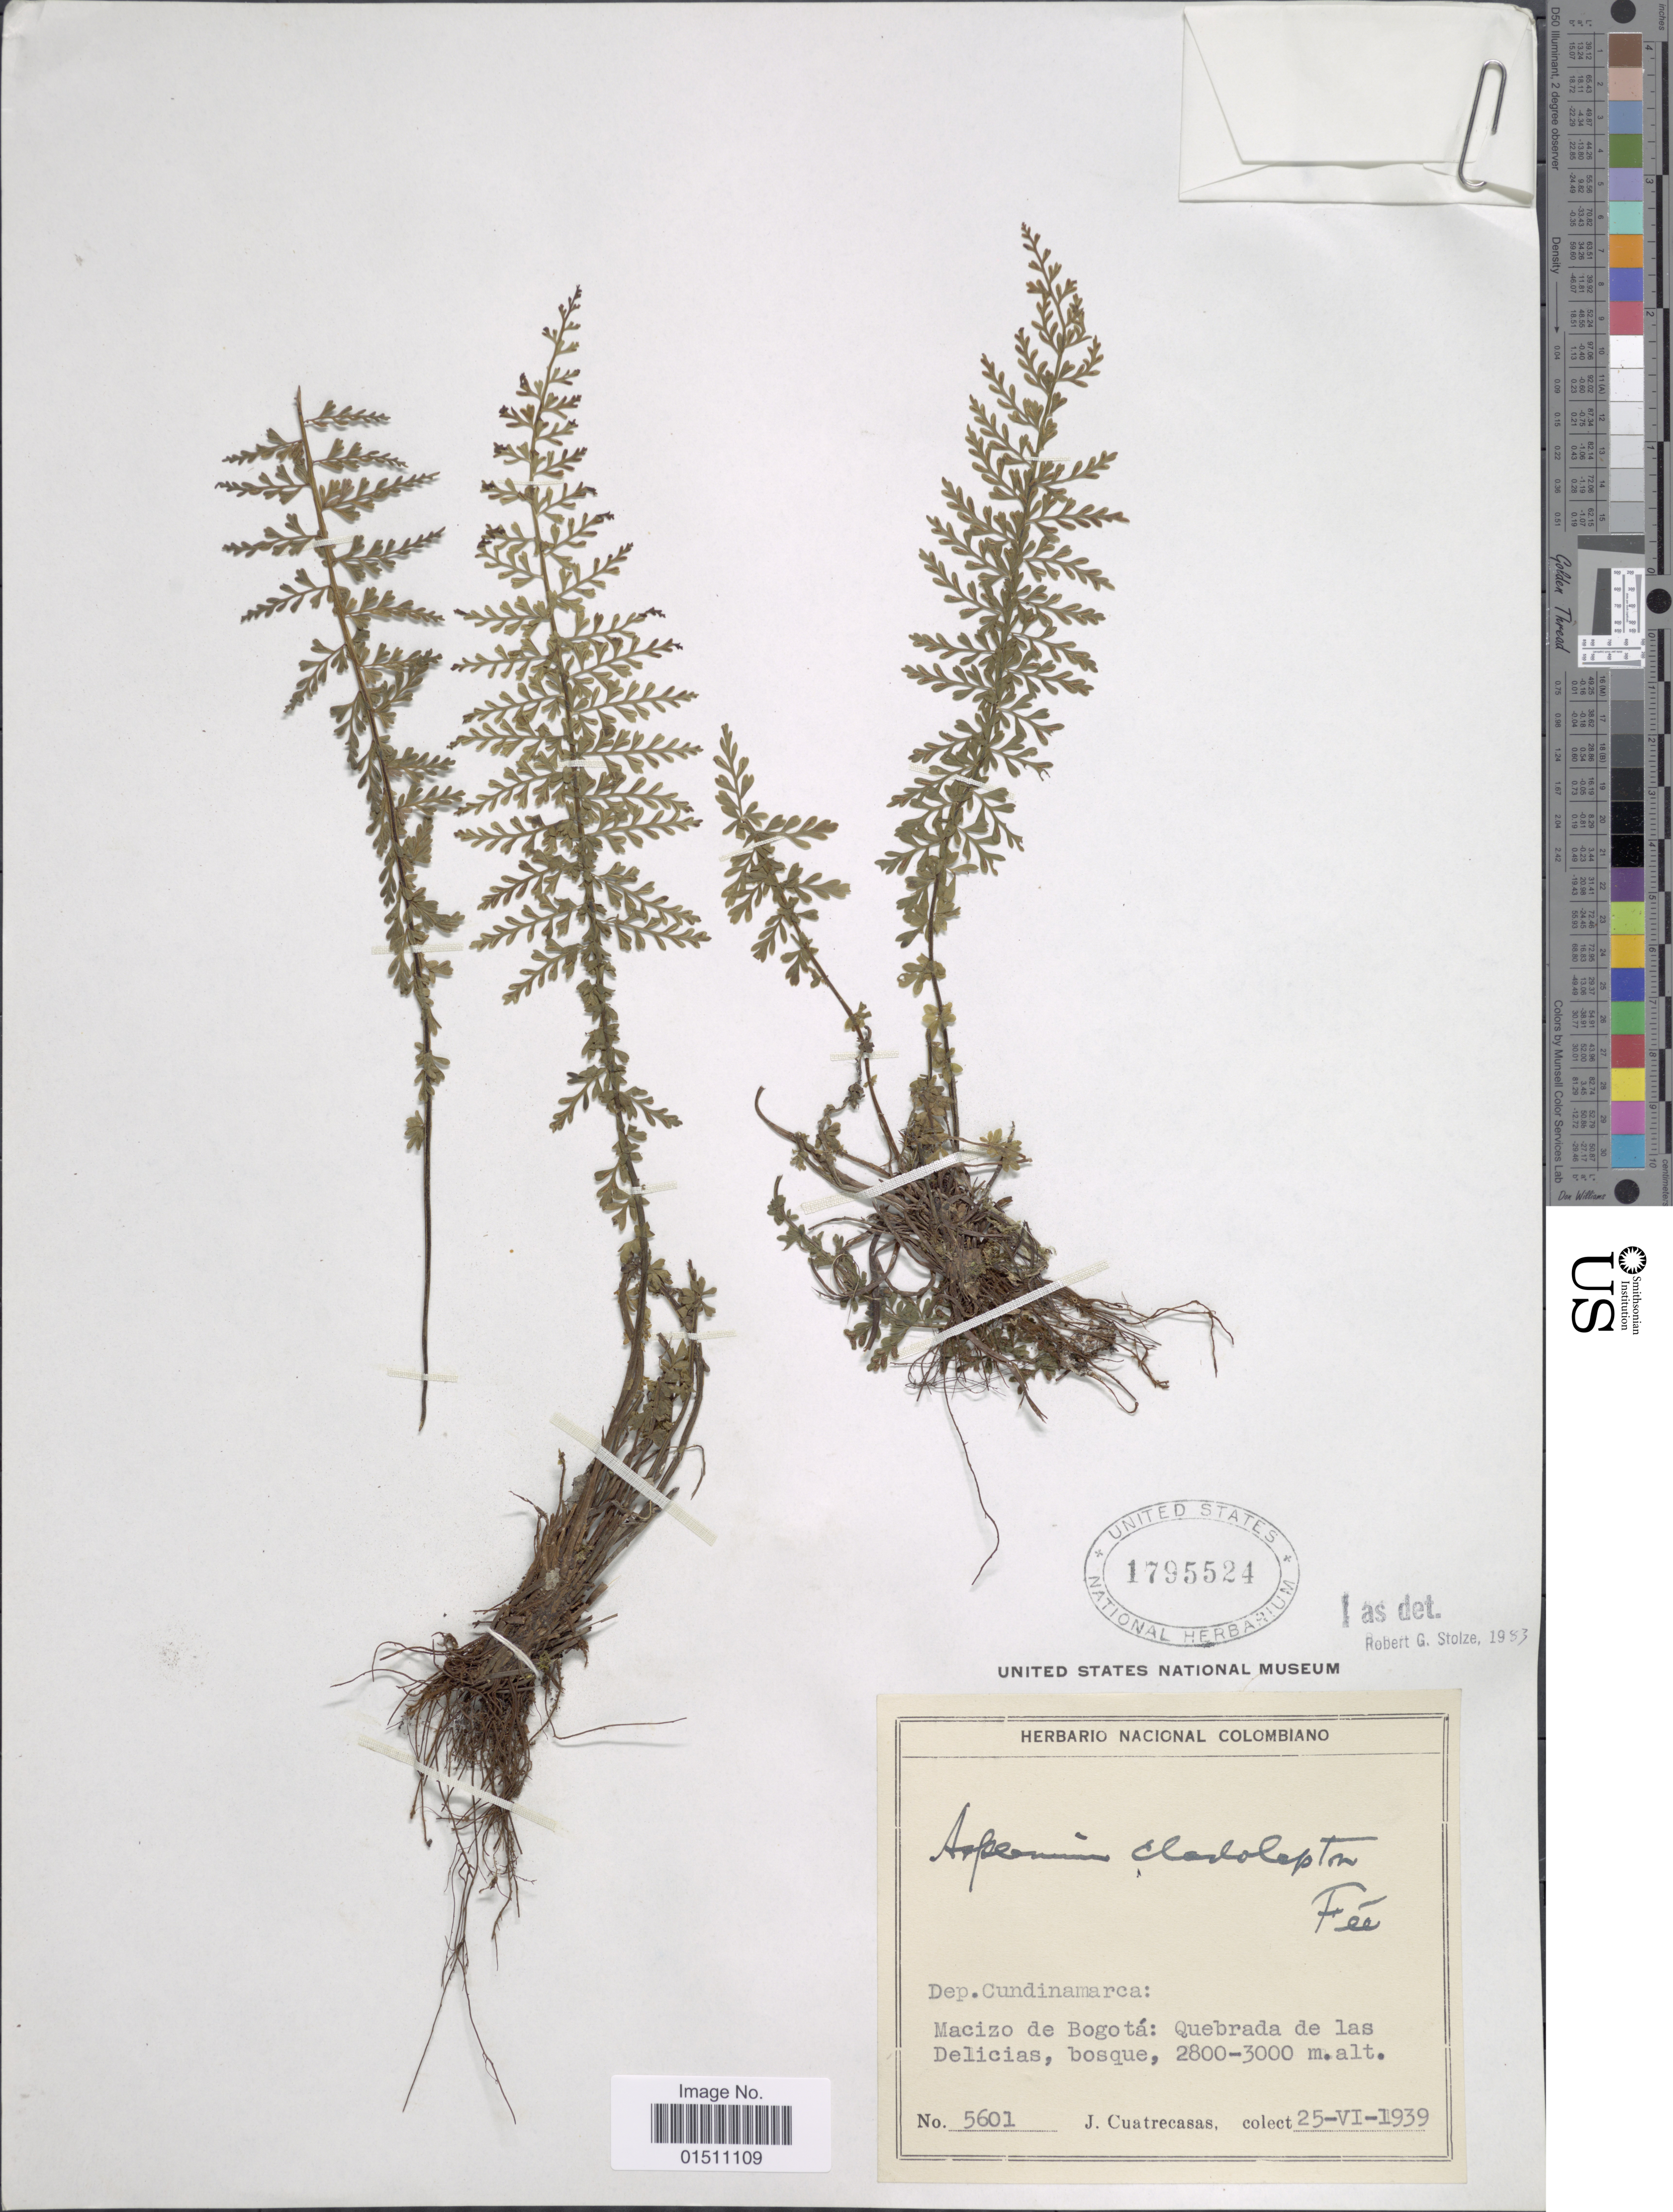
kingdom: Plantae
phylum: Tracheophyta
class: Polypodiopsida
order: Polypodiales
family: Aspleniaceae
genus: Asplenium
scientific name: Asplenium haenkeanum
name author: (C. Presl) Hieron.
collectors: J. Cuatrecasas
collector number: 5601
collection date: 1939-06-25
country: Colombia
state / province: Cundinamarca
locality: Colombiano, Dep. Cundinamarca: Macizo de Bogotá: Quebrada de las Delicias.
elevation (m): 2800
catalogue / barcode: US 1795524